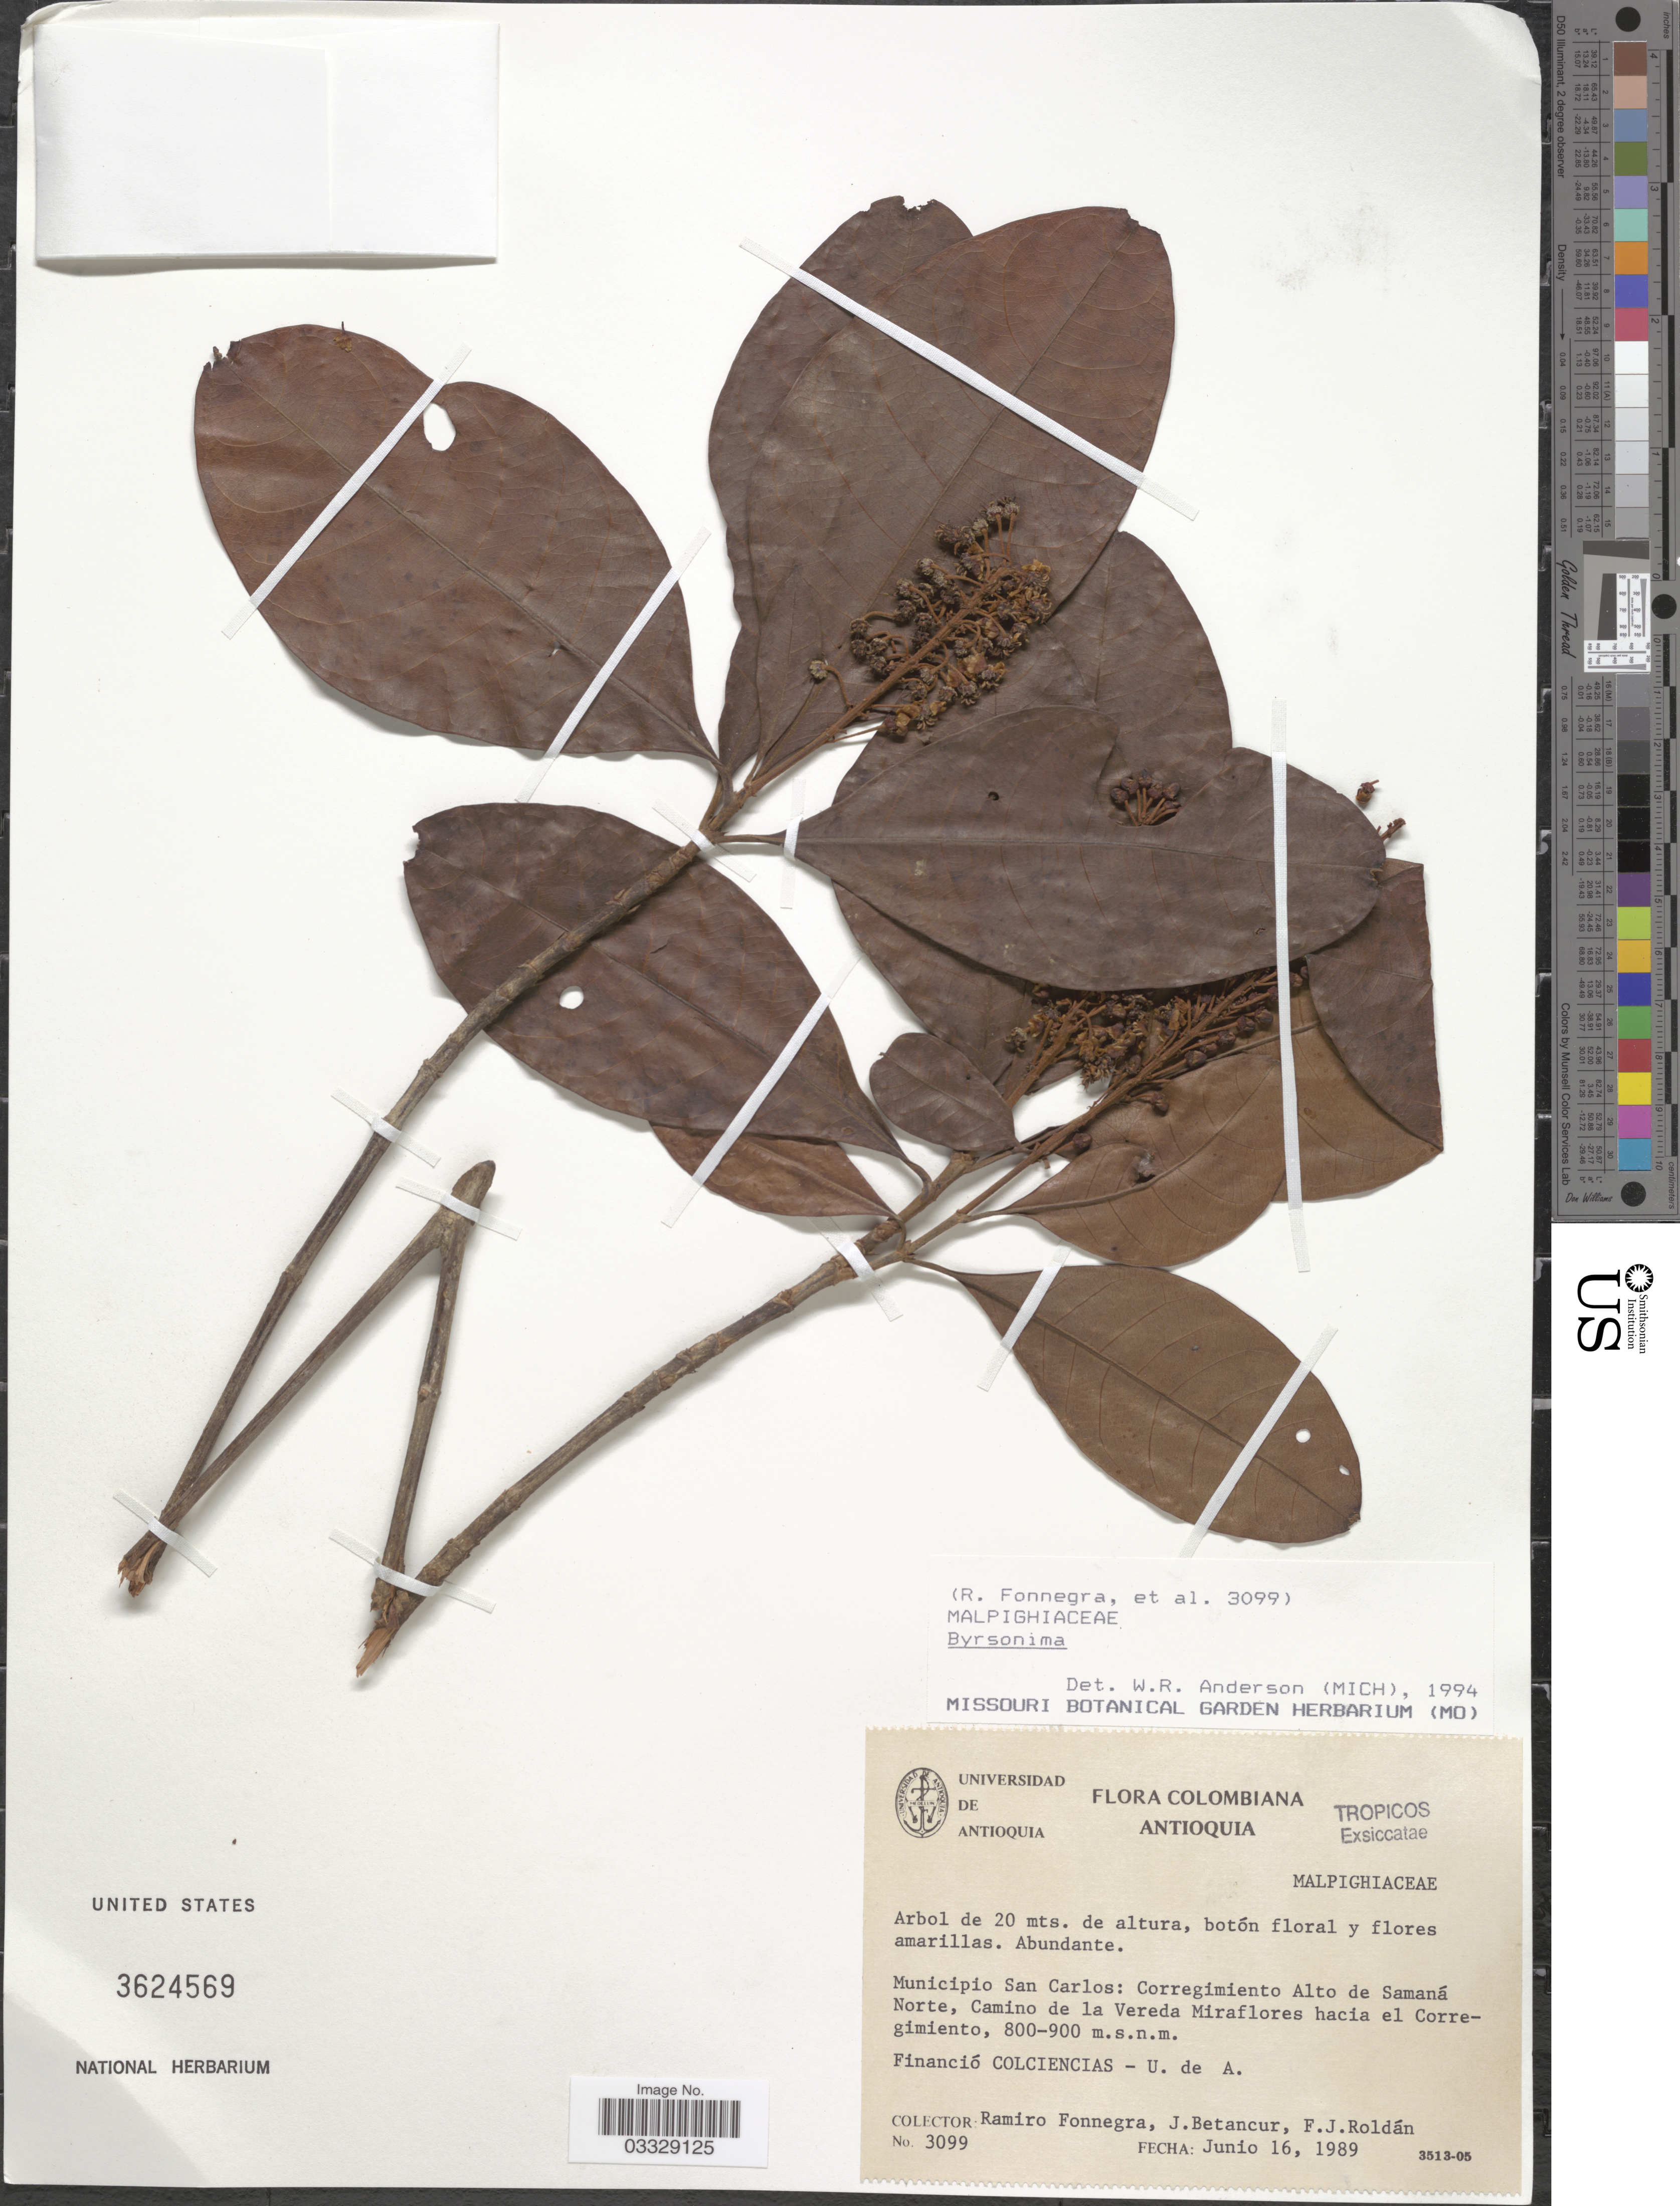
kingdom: Plantae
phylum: Tracheophyta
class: Magnoliopsida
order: Malpighiales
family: Malpighiaceae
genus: Byrsonima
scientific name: Byrsonima sp.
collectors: R. Fonnegra, J. Betancur & F. J. Roldán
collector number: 3099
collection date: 1989-06-16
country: Colombia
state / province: Antioquia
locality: Municipio San Carlos: Corregimiento Alto de Samaná Norte, Camino de la Vereda Miraflores hacia el Corregimiento.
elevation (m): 800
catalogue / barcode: US 3624569